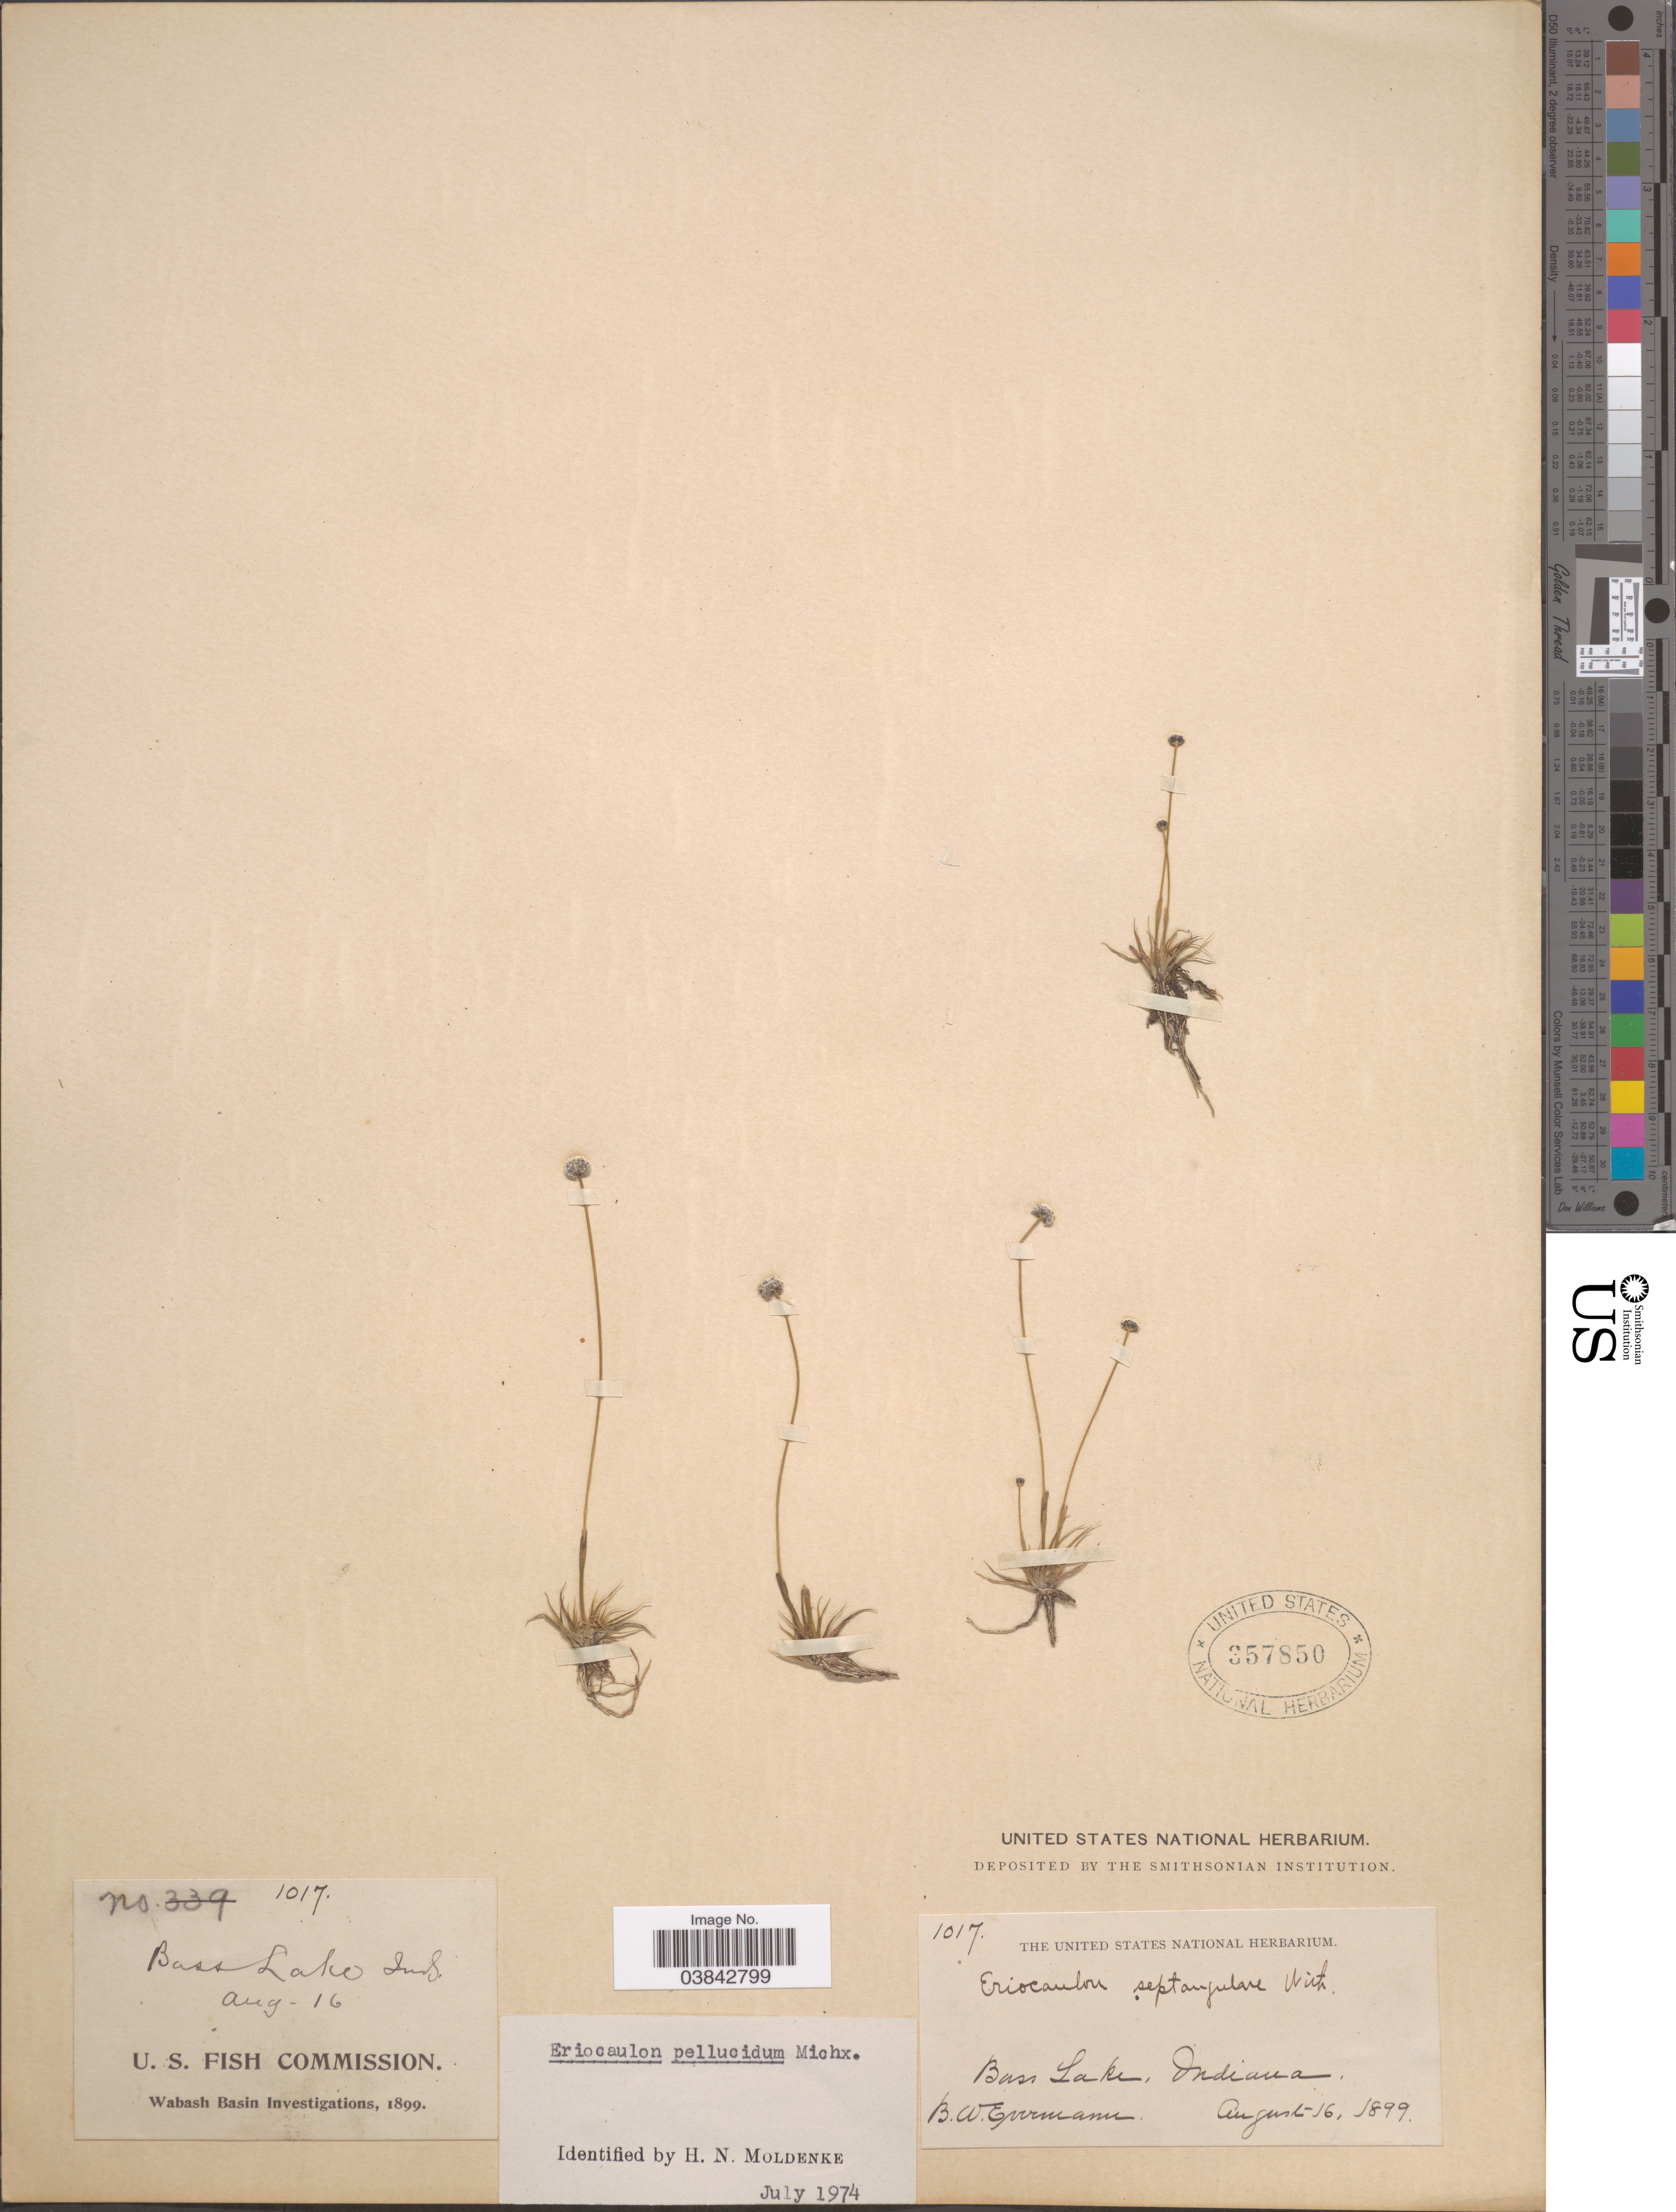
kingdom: Plantae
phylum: Tracheophyta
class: Liliopsida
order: Poales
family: Eriocaulaceae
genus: Eriocaulon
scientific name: Eriocaulon aquaticum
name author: (Hill) Druce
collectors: B. W. Evermann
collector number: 1017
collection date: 1899-08-16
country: United States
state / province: Indiana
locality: Bass Lake.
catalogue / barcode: US 357850